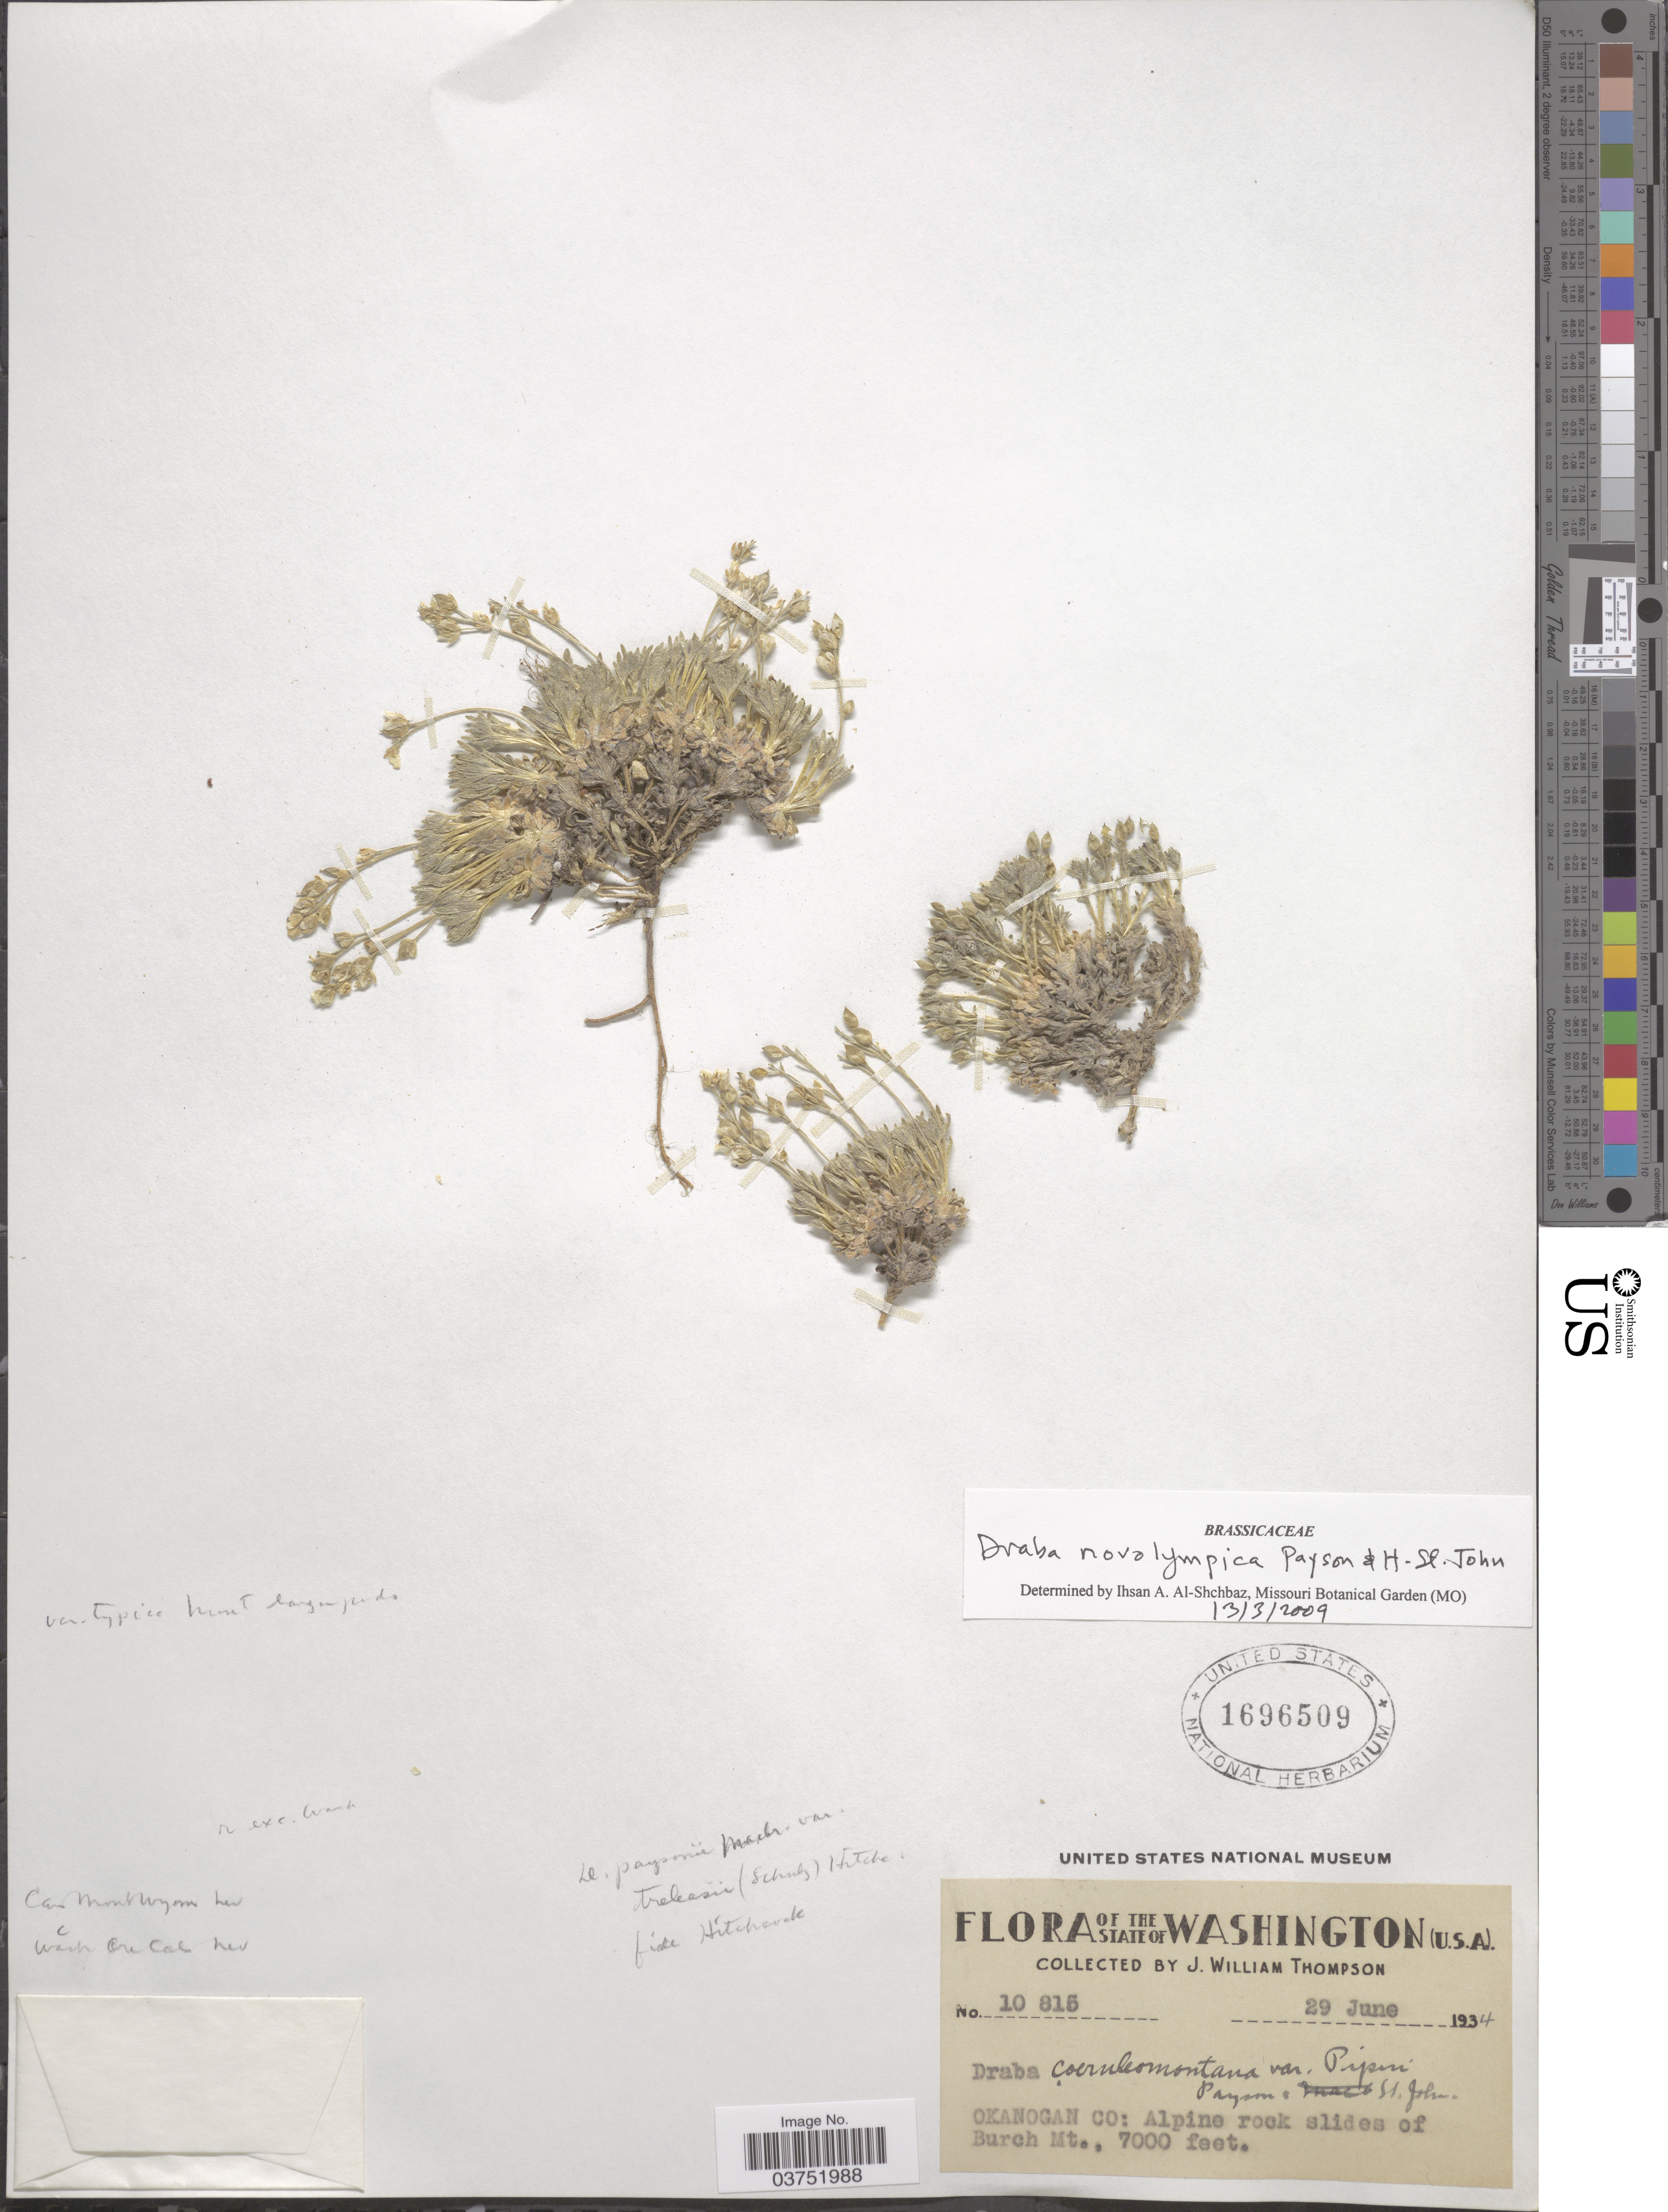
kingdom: Plantae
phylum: Tracheophyta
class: Magnoliopsida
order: Brassicales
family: Brassicaceae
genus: Draba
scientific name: Draba novolympica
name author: Payson & H. St. John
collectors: J. W. Thompson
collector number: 10815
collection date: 1934-06-29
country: United States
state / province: Washington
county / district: Okanogan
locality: Okanogan Co.: Alpine rock slides of Burch Mt.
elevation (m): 2134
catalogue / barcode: US 1696509